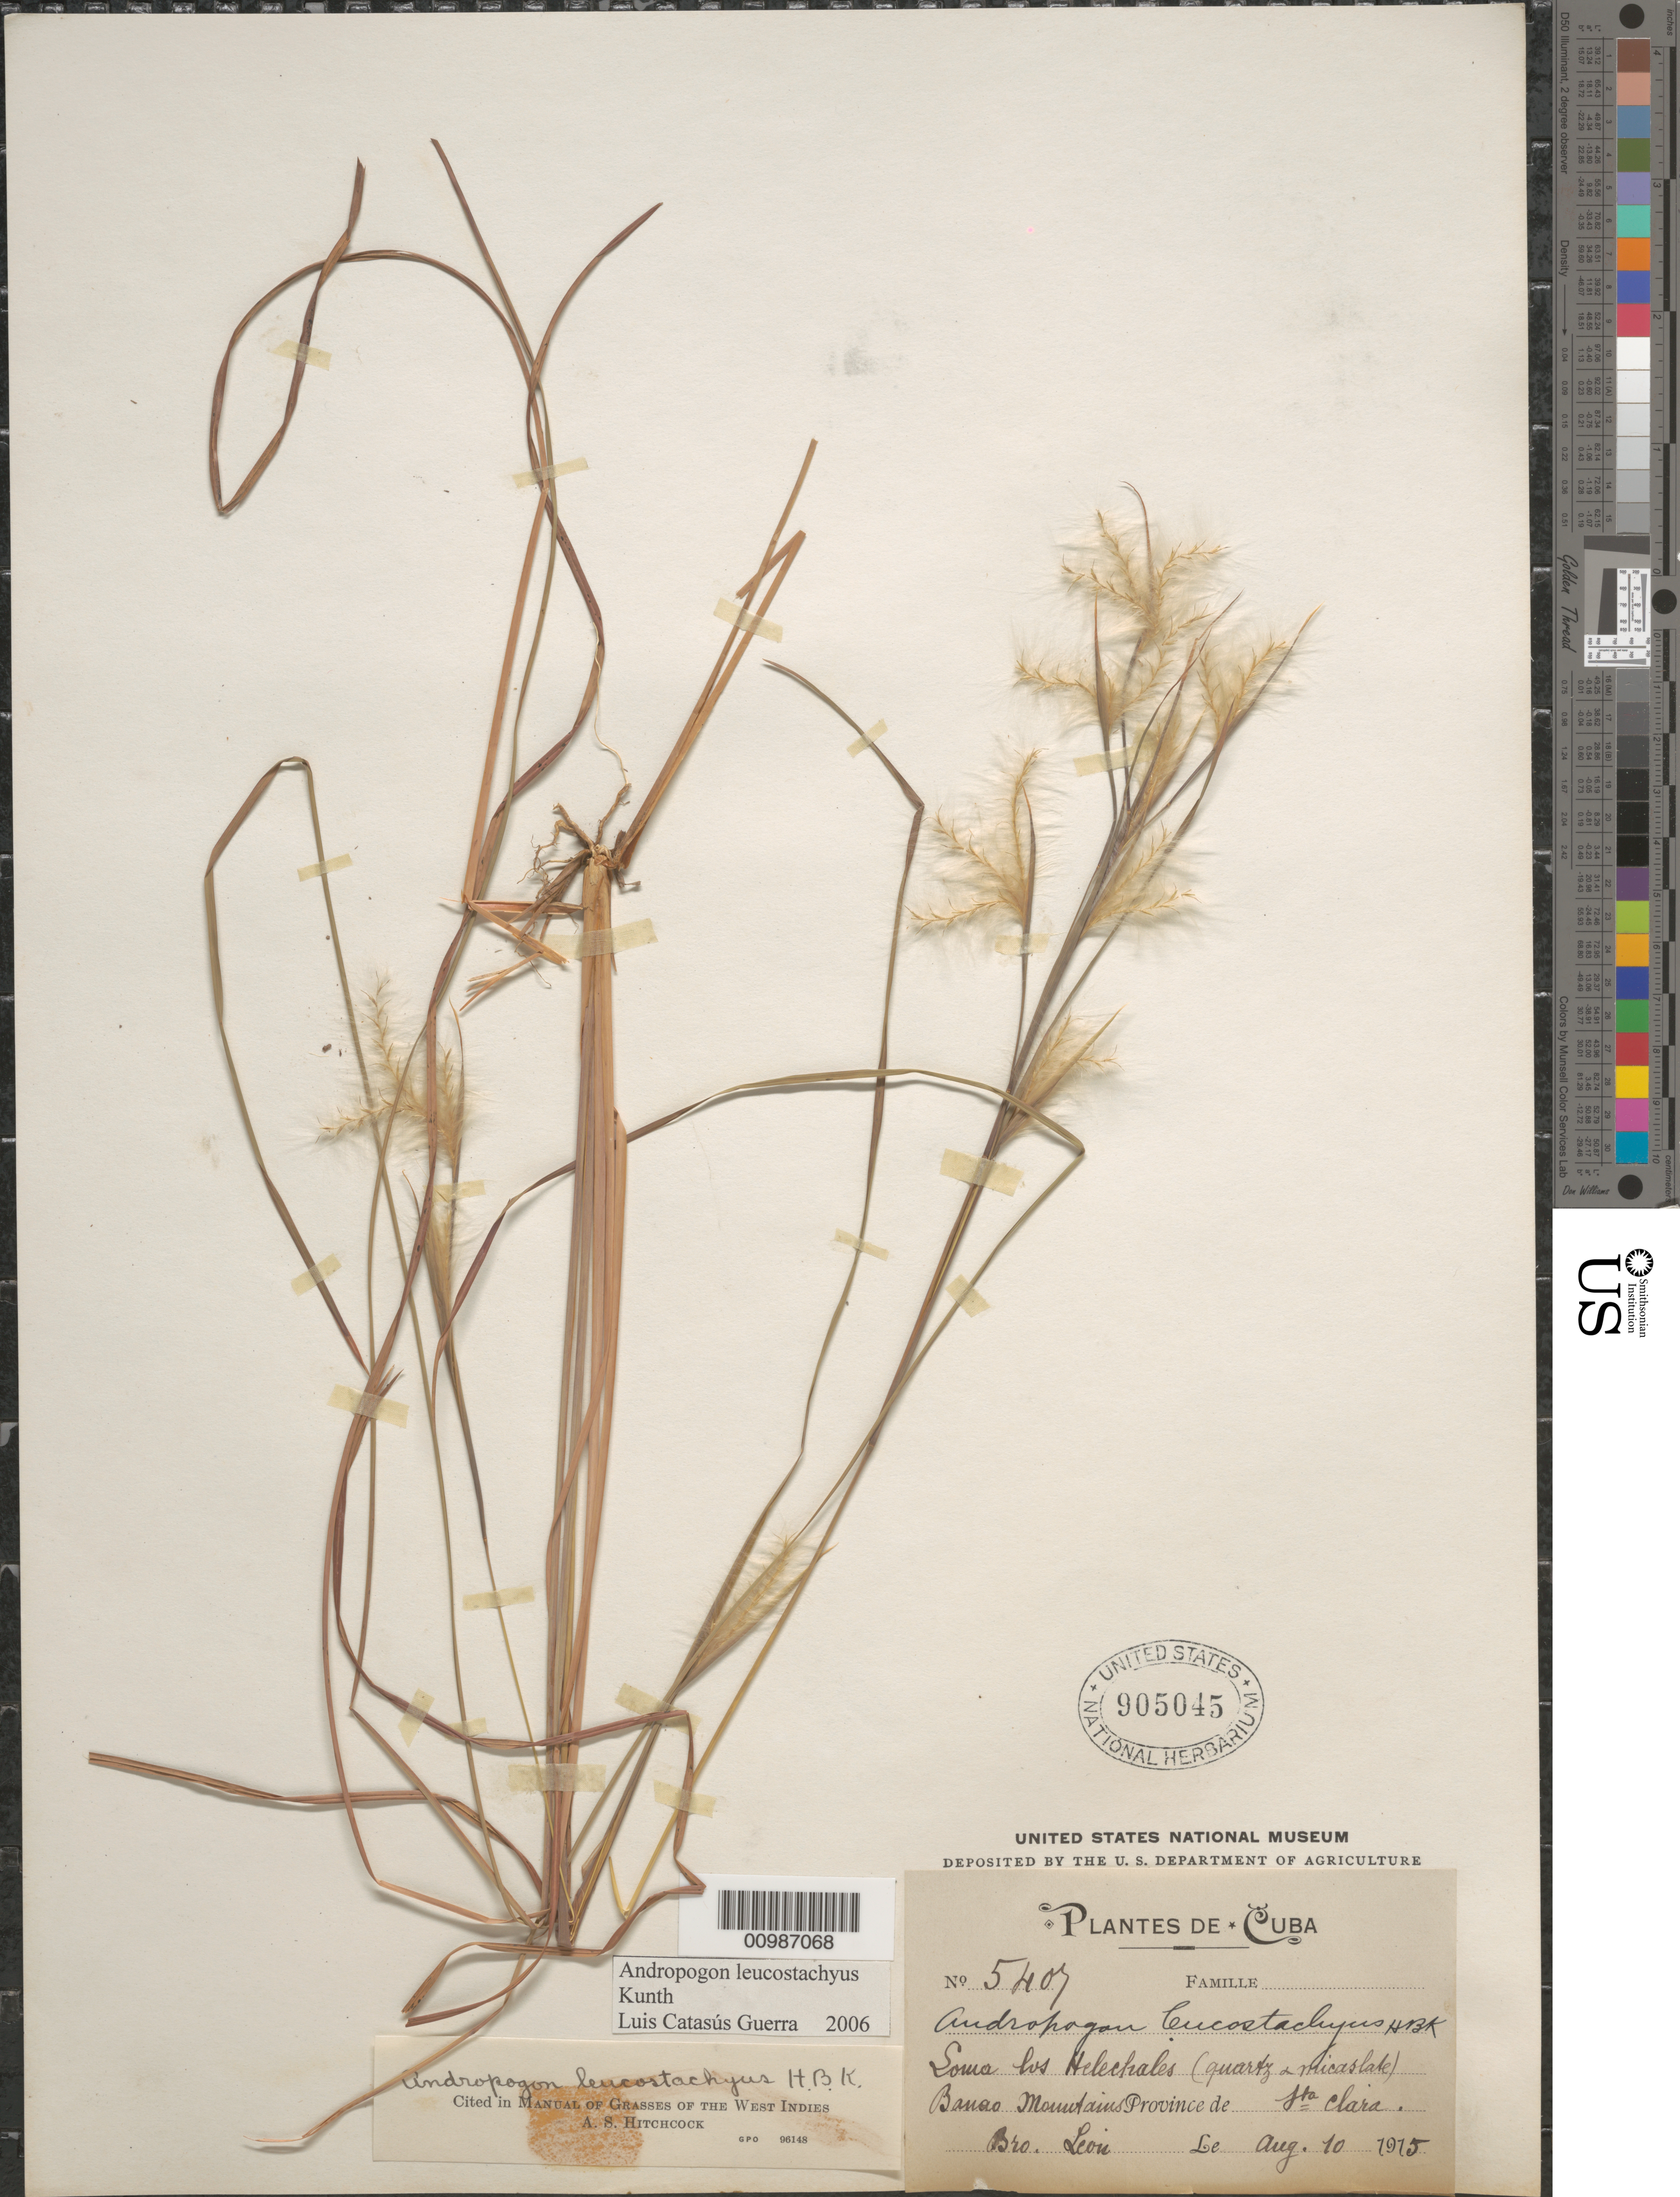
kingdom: Plantae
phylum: Tracheophyta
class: Liliopsida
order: Poales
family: Poaceae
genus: Andropogon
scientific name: Andropogon leucostachyus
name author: Kunth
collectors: Bro. León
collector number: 5407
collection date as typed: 10 Aug 1915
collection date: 1915-08-10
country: Cuba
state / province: Villa Clara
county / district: Santa Clara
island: Cuba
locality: Banao Mountains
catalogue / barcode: US 905045